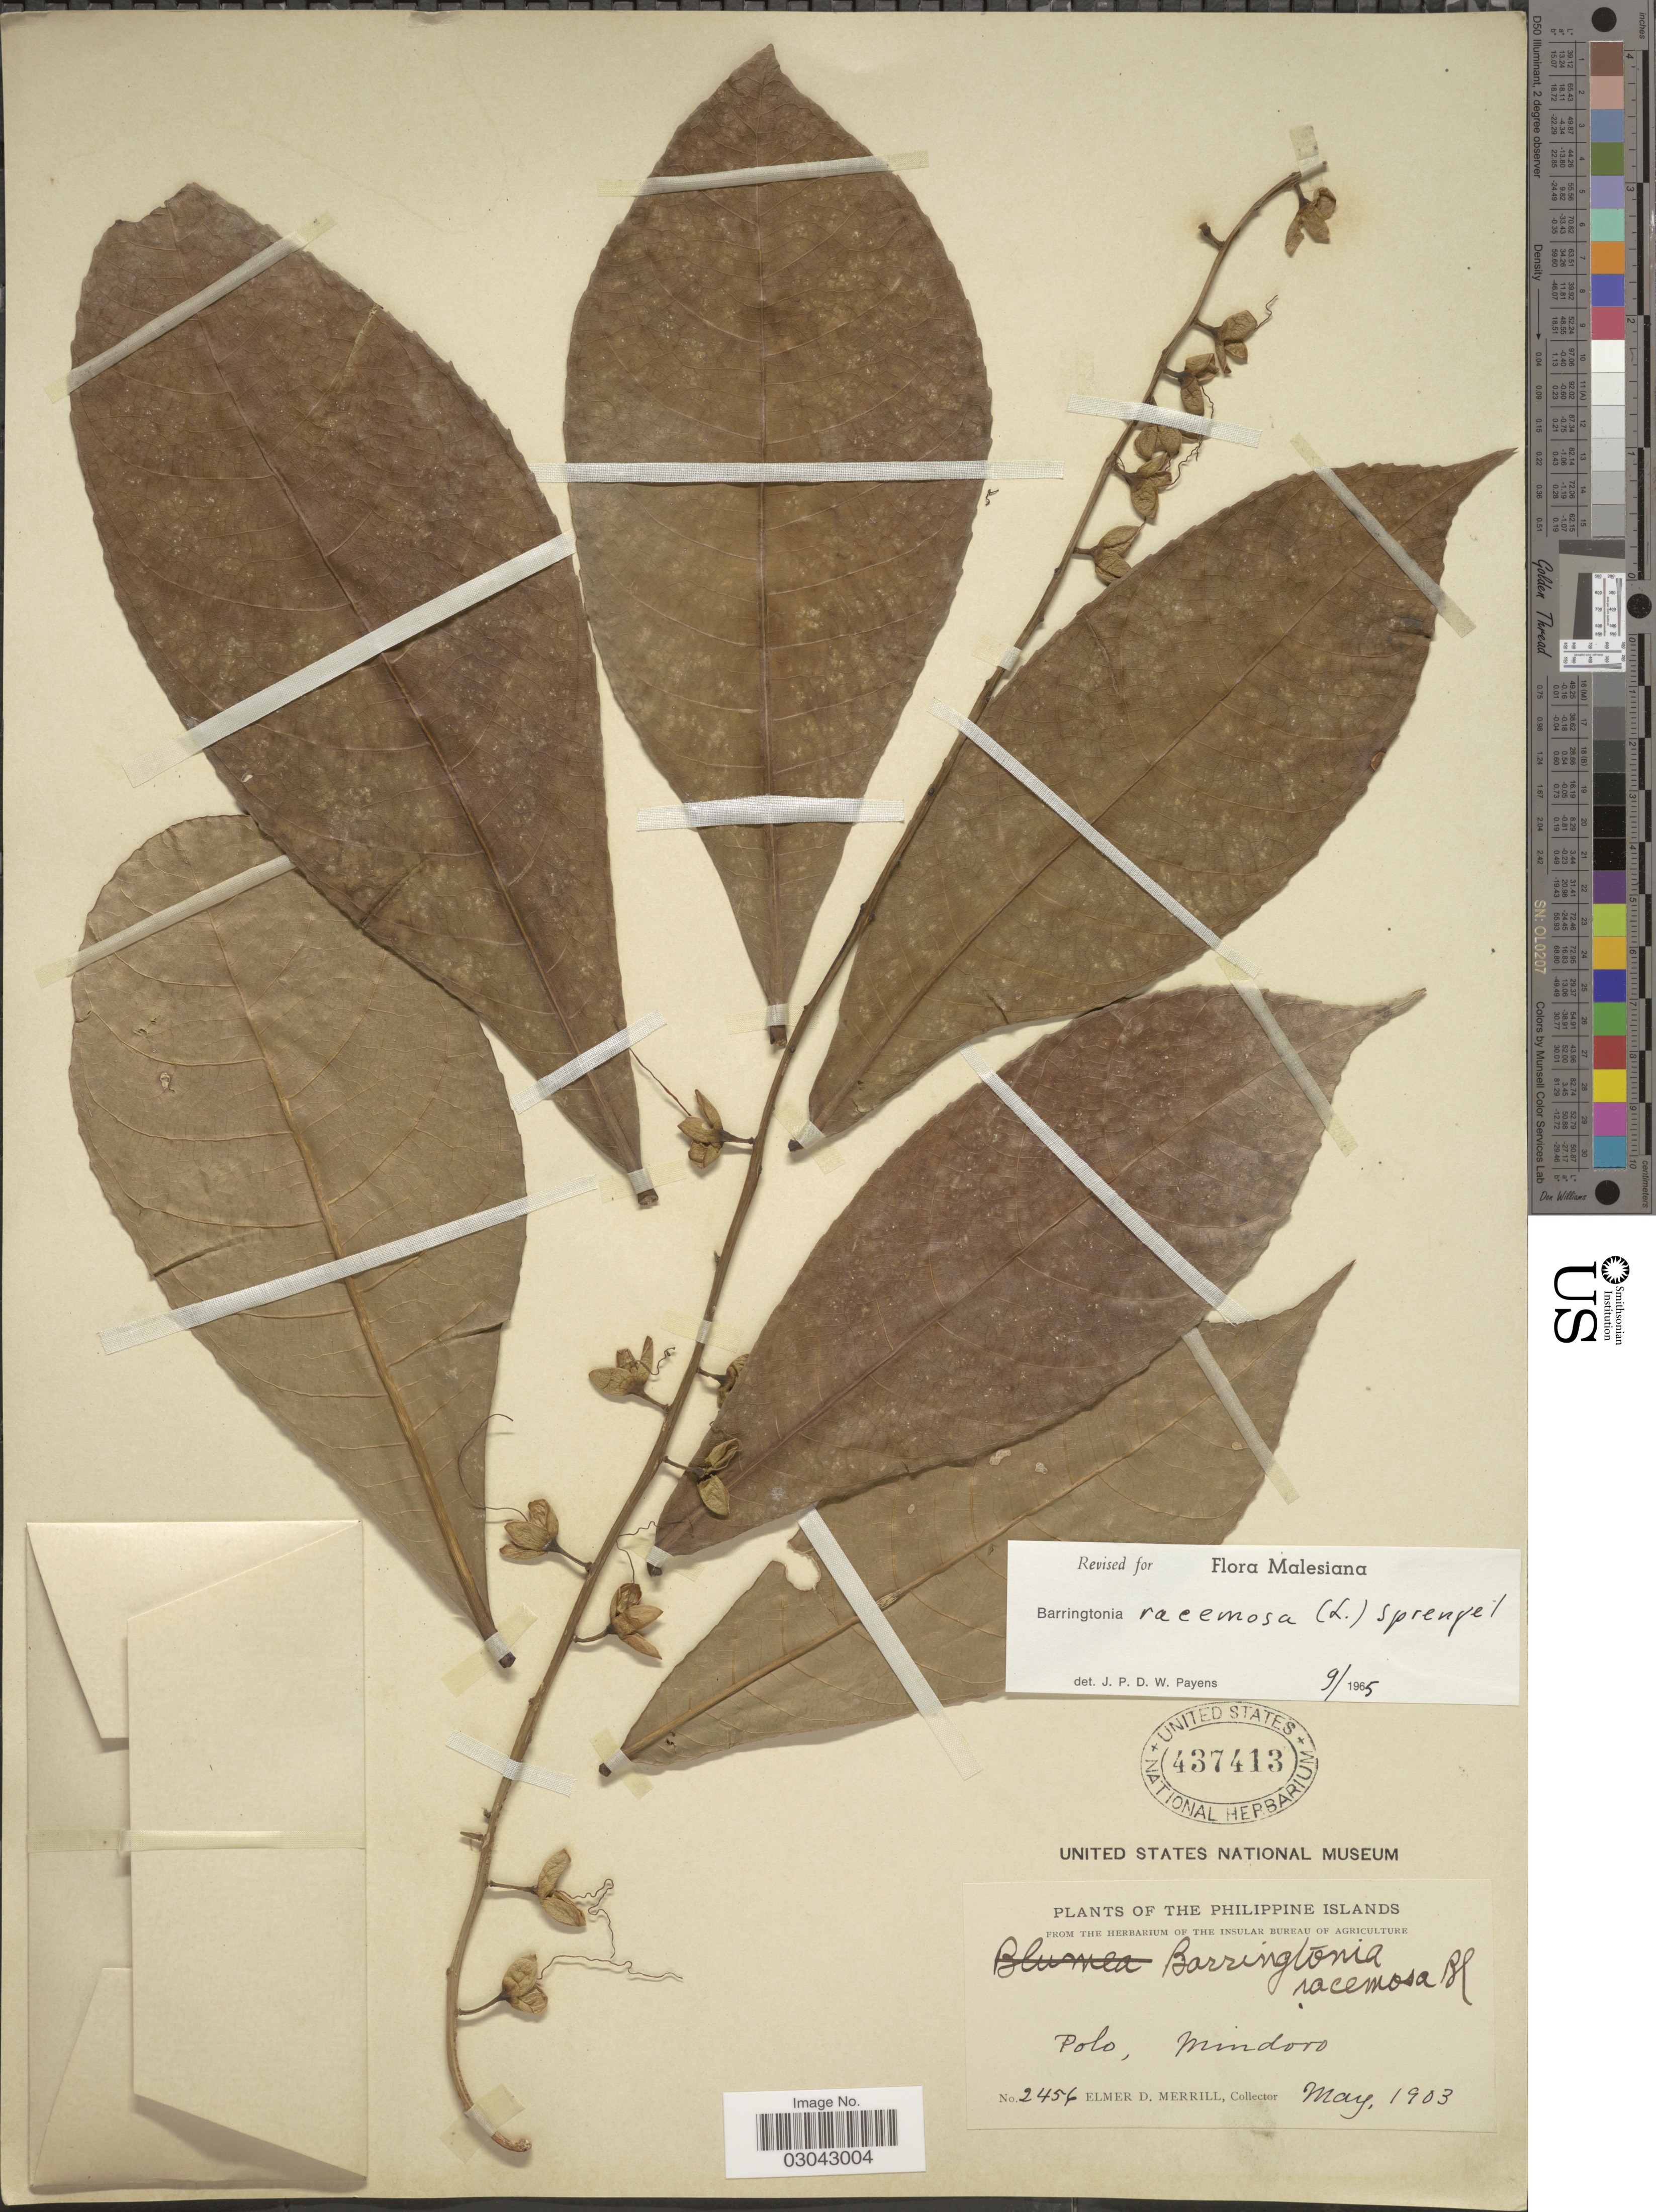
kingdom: Plantae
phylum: Tracheophyta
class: Magnoliopsida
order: Ericales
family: Lecythidaceae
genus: Barringtonia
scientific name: Barringtonia racemosa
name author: (L.) Spreng.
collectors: E. D. Merrill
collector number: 2456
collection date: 1903-05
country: Philippines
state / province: Mimaropa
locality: Polo, Mindoro.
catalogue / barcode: US 437413